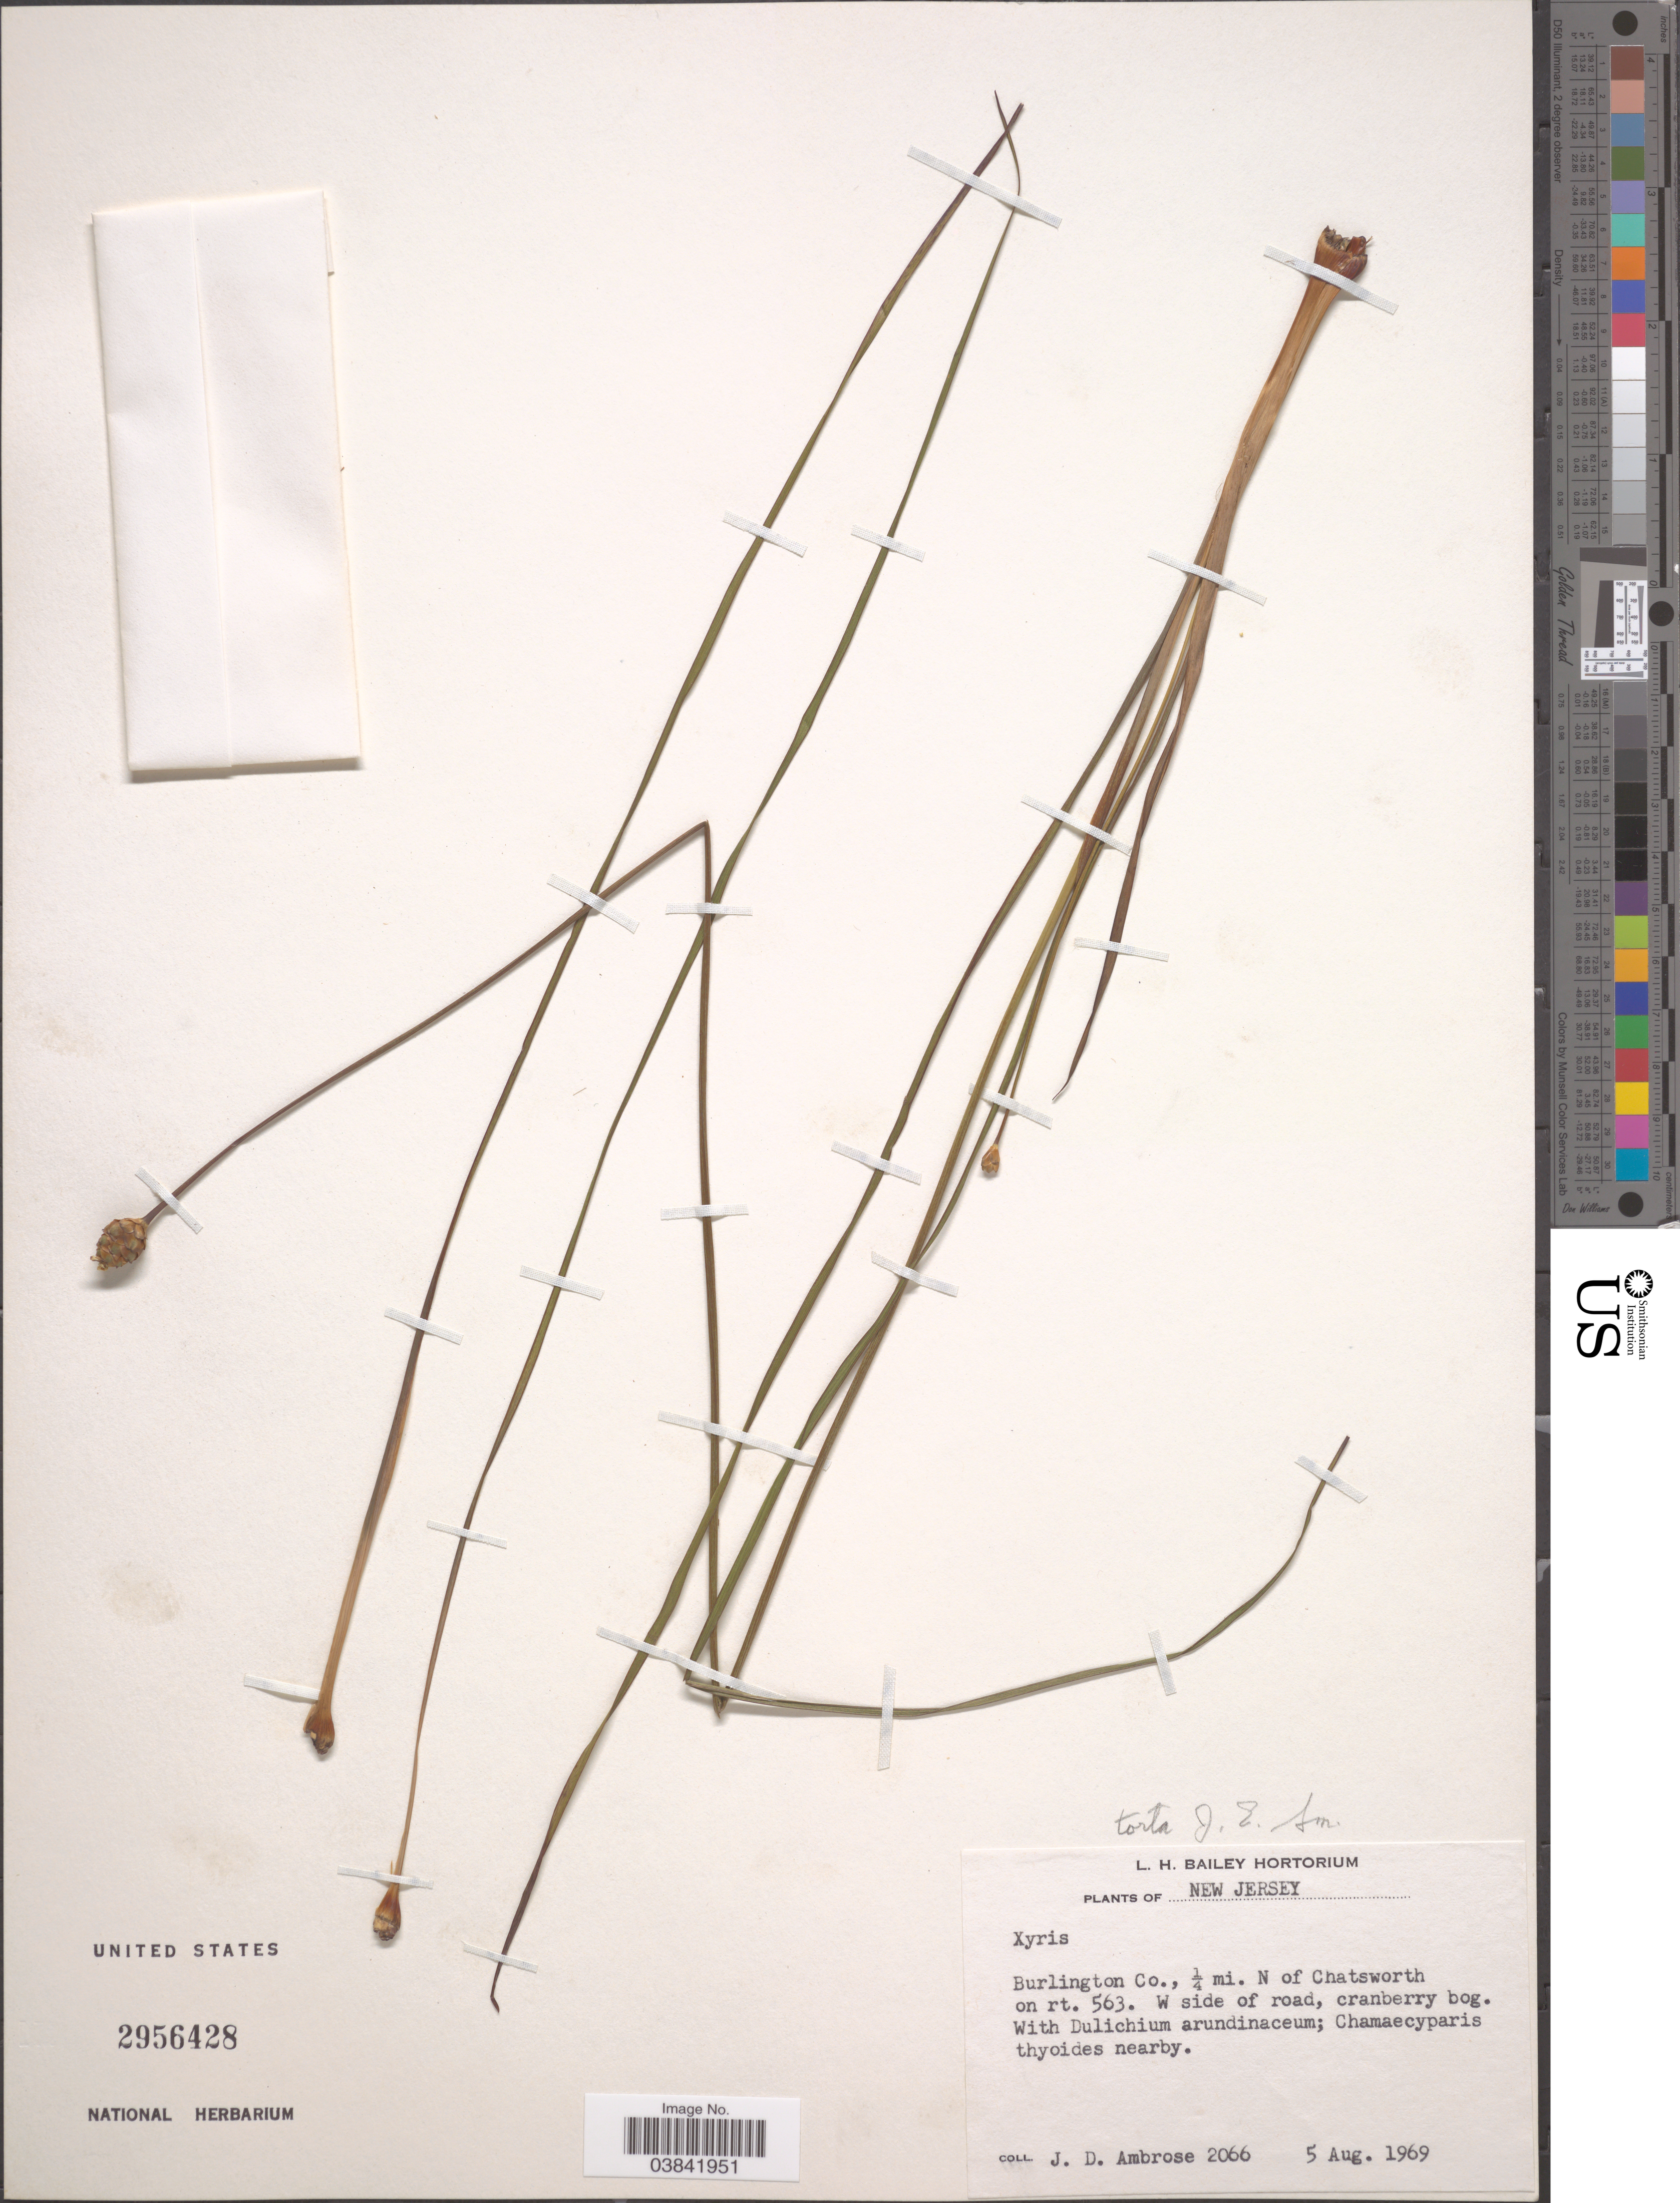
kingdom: Plantae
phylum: Tracheophyta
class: Liliopsida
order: Poales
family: Xyridaceae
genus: Xyris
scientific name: Xyris torta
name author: Sm.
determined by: Strong, Mark T., (BOT), Smithsonian Institution - National Museum of Natural History (UNITED STATES)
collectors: J. D. Ambrose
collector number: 2066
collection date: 1969-08-05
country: United States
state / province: New Jersey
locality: Burlington Co., ¼ mi. N of Chatsworth on rt. 563. W side of road, cranberry bog.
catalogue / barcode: US 2956428